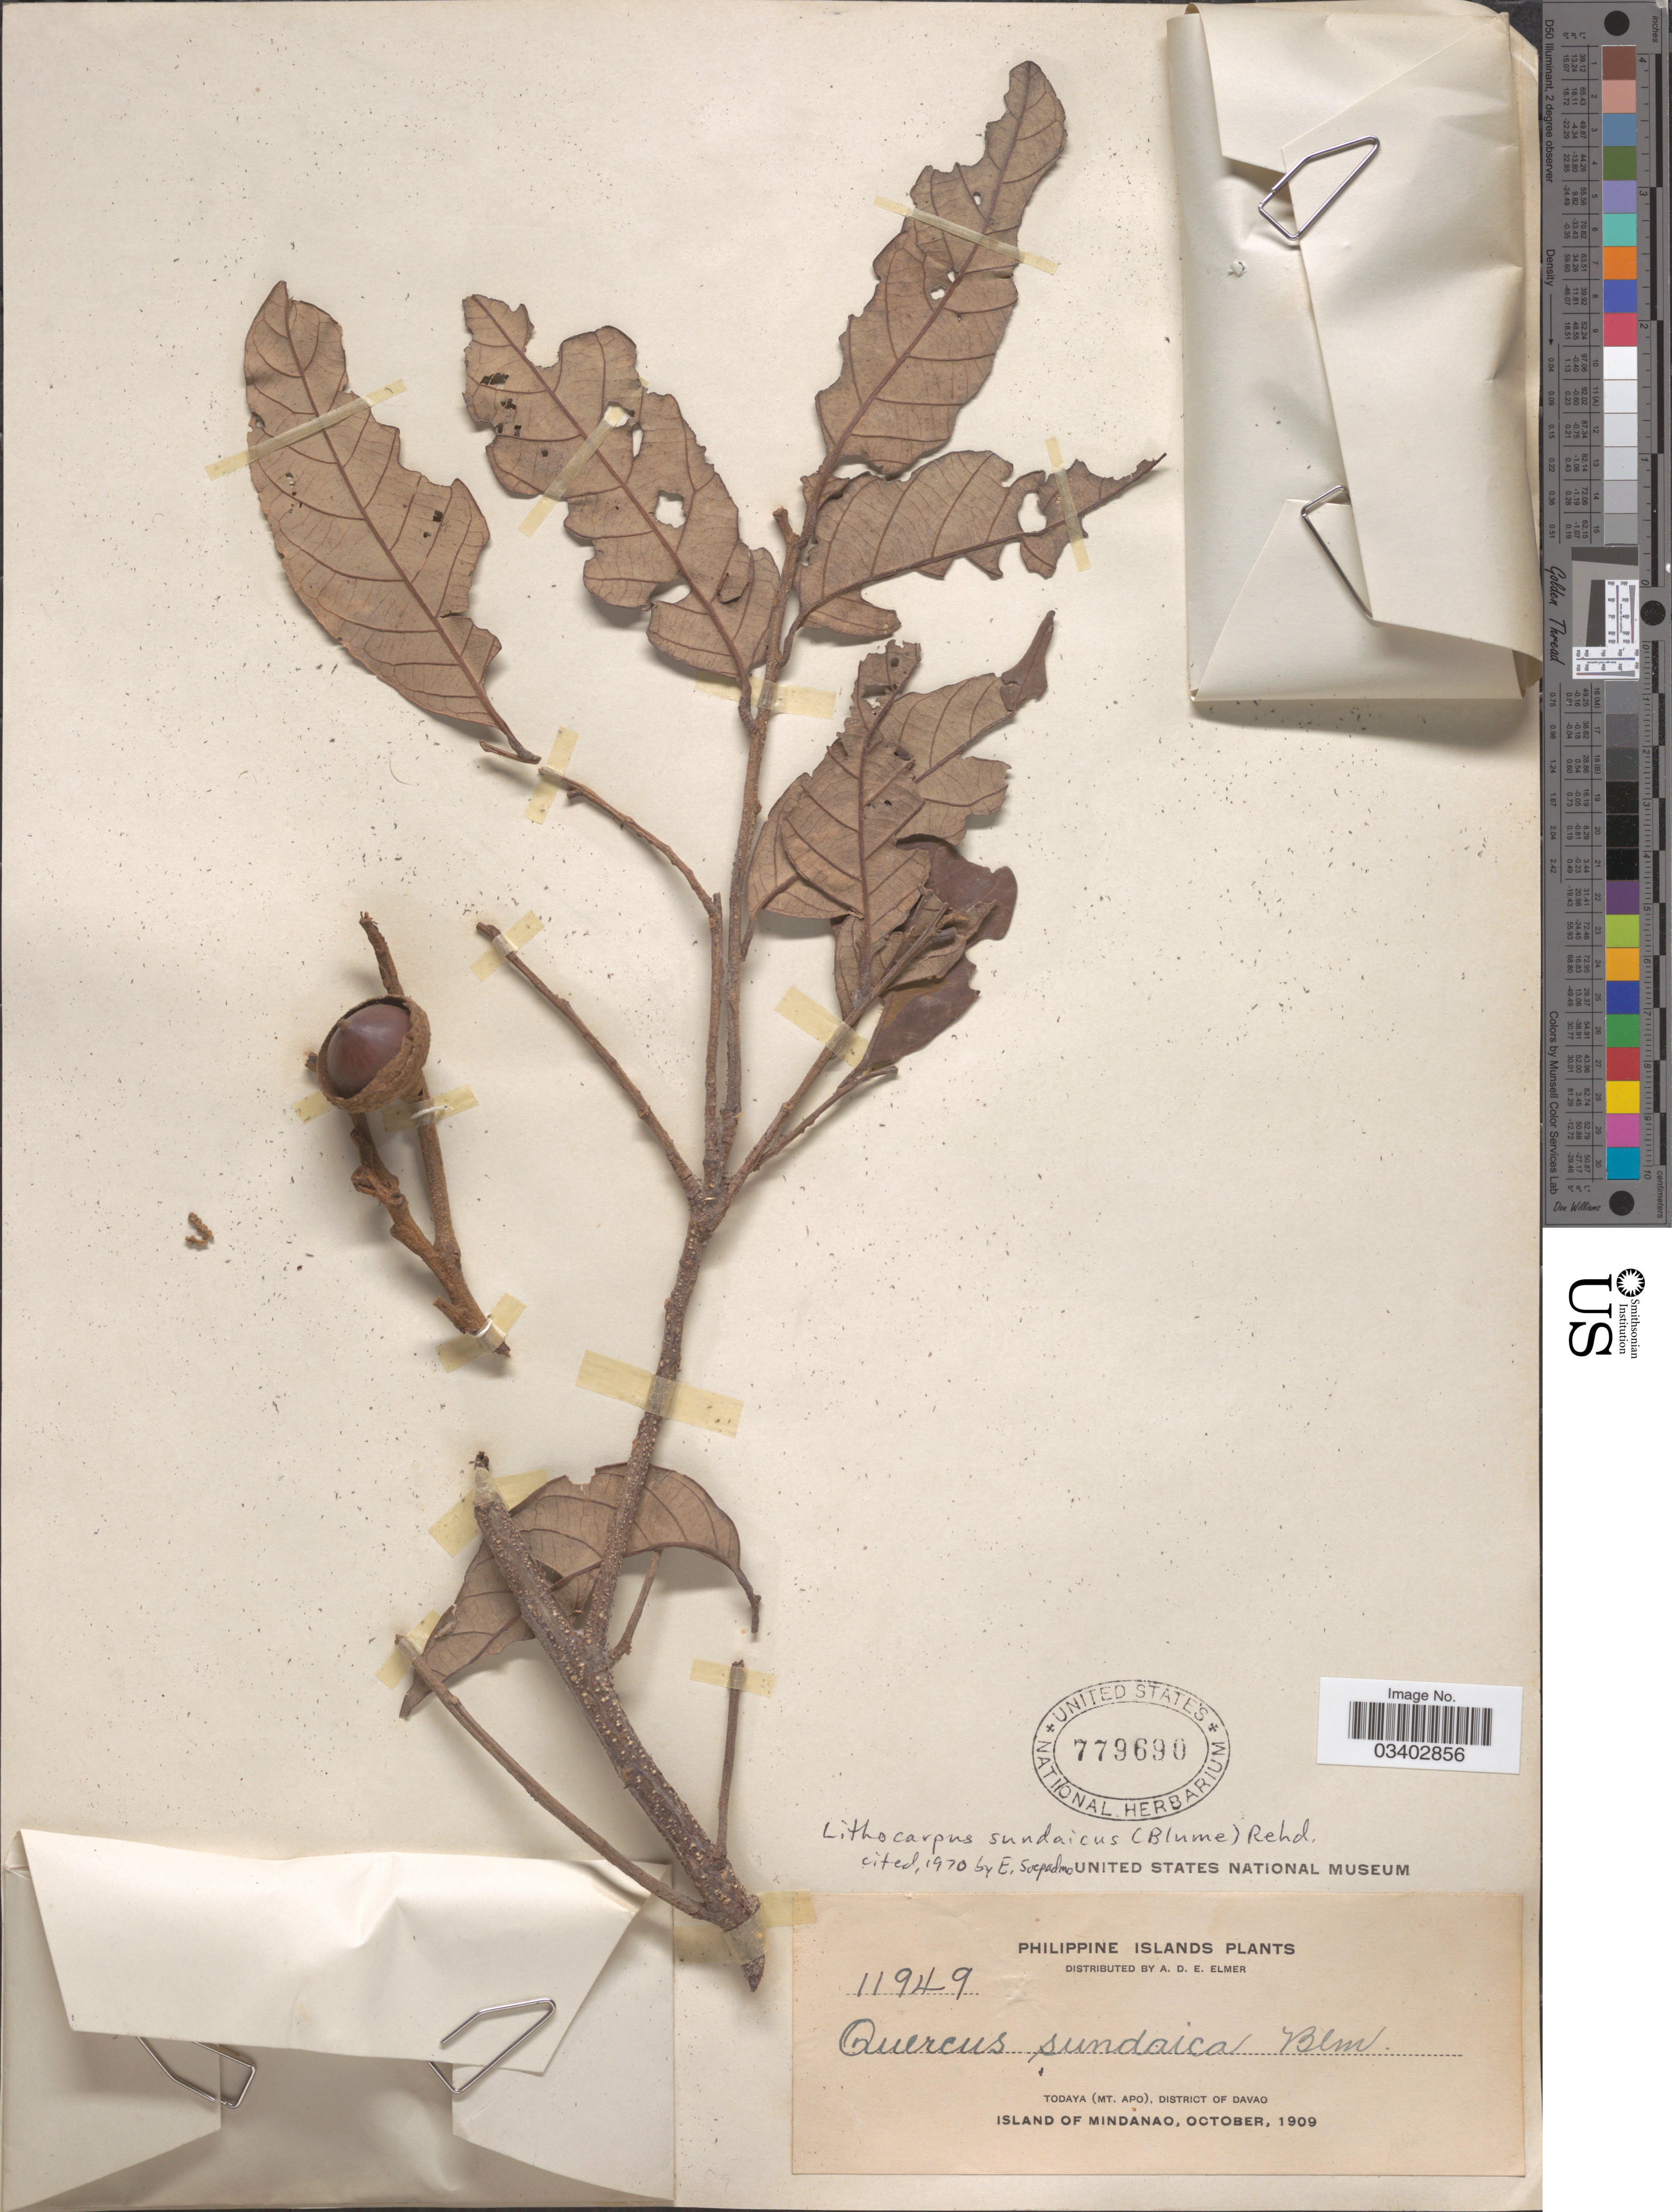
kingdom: Plantae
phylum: Tracheophyta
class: Magnoliopsida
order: Fagales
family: Fagaceae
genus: Lithocarpus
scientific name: Lithocarpus sundaicus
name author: (Blume) Rehder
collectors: A. D. E. Elmer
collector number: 11949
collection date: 1909-10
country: Philippines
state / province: Davao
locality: Todaya (Mt. Apo), District of Davao. Island of Mindanao.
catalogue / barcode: US 779690